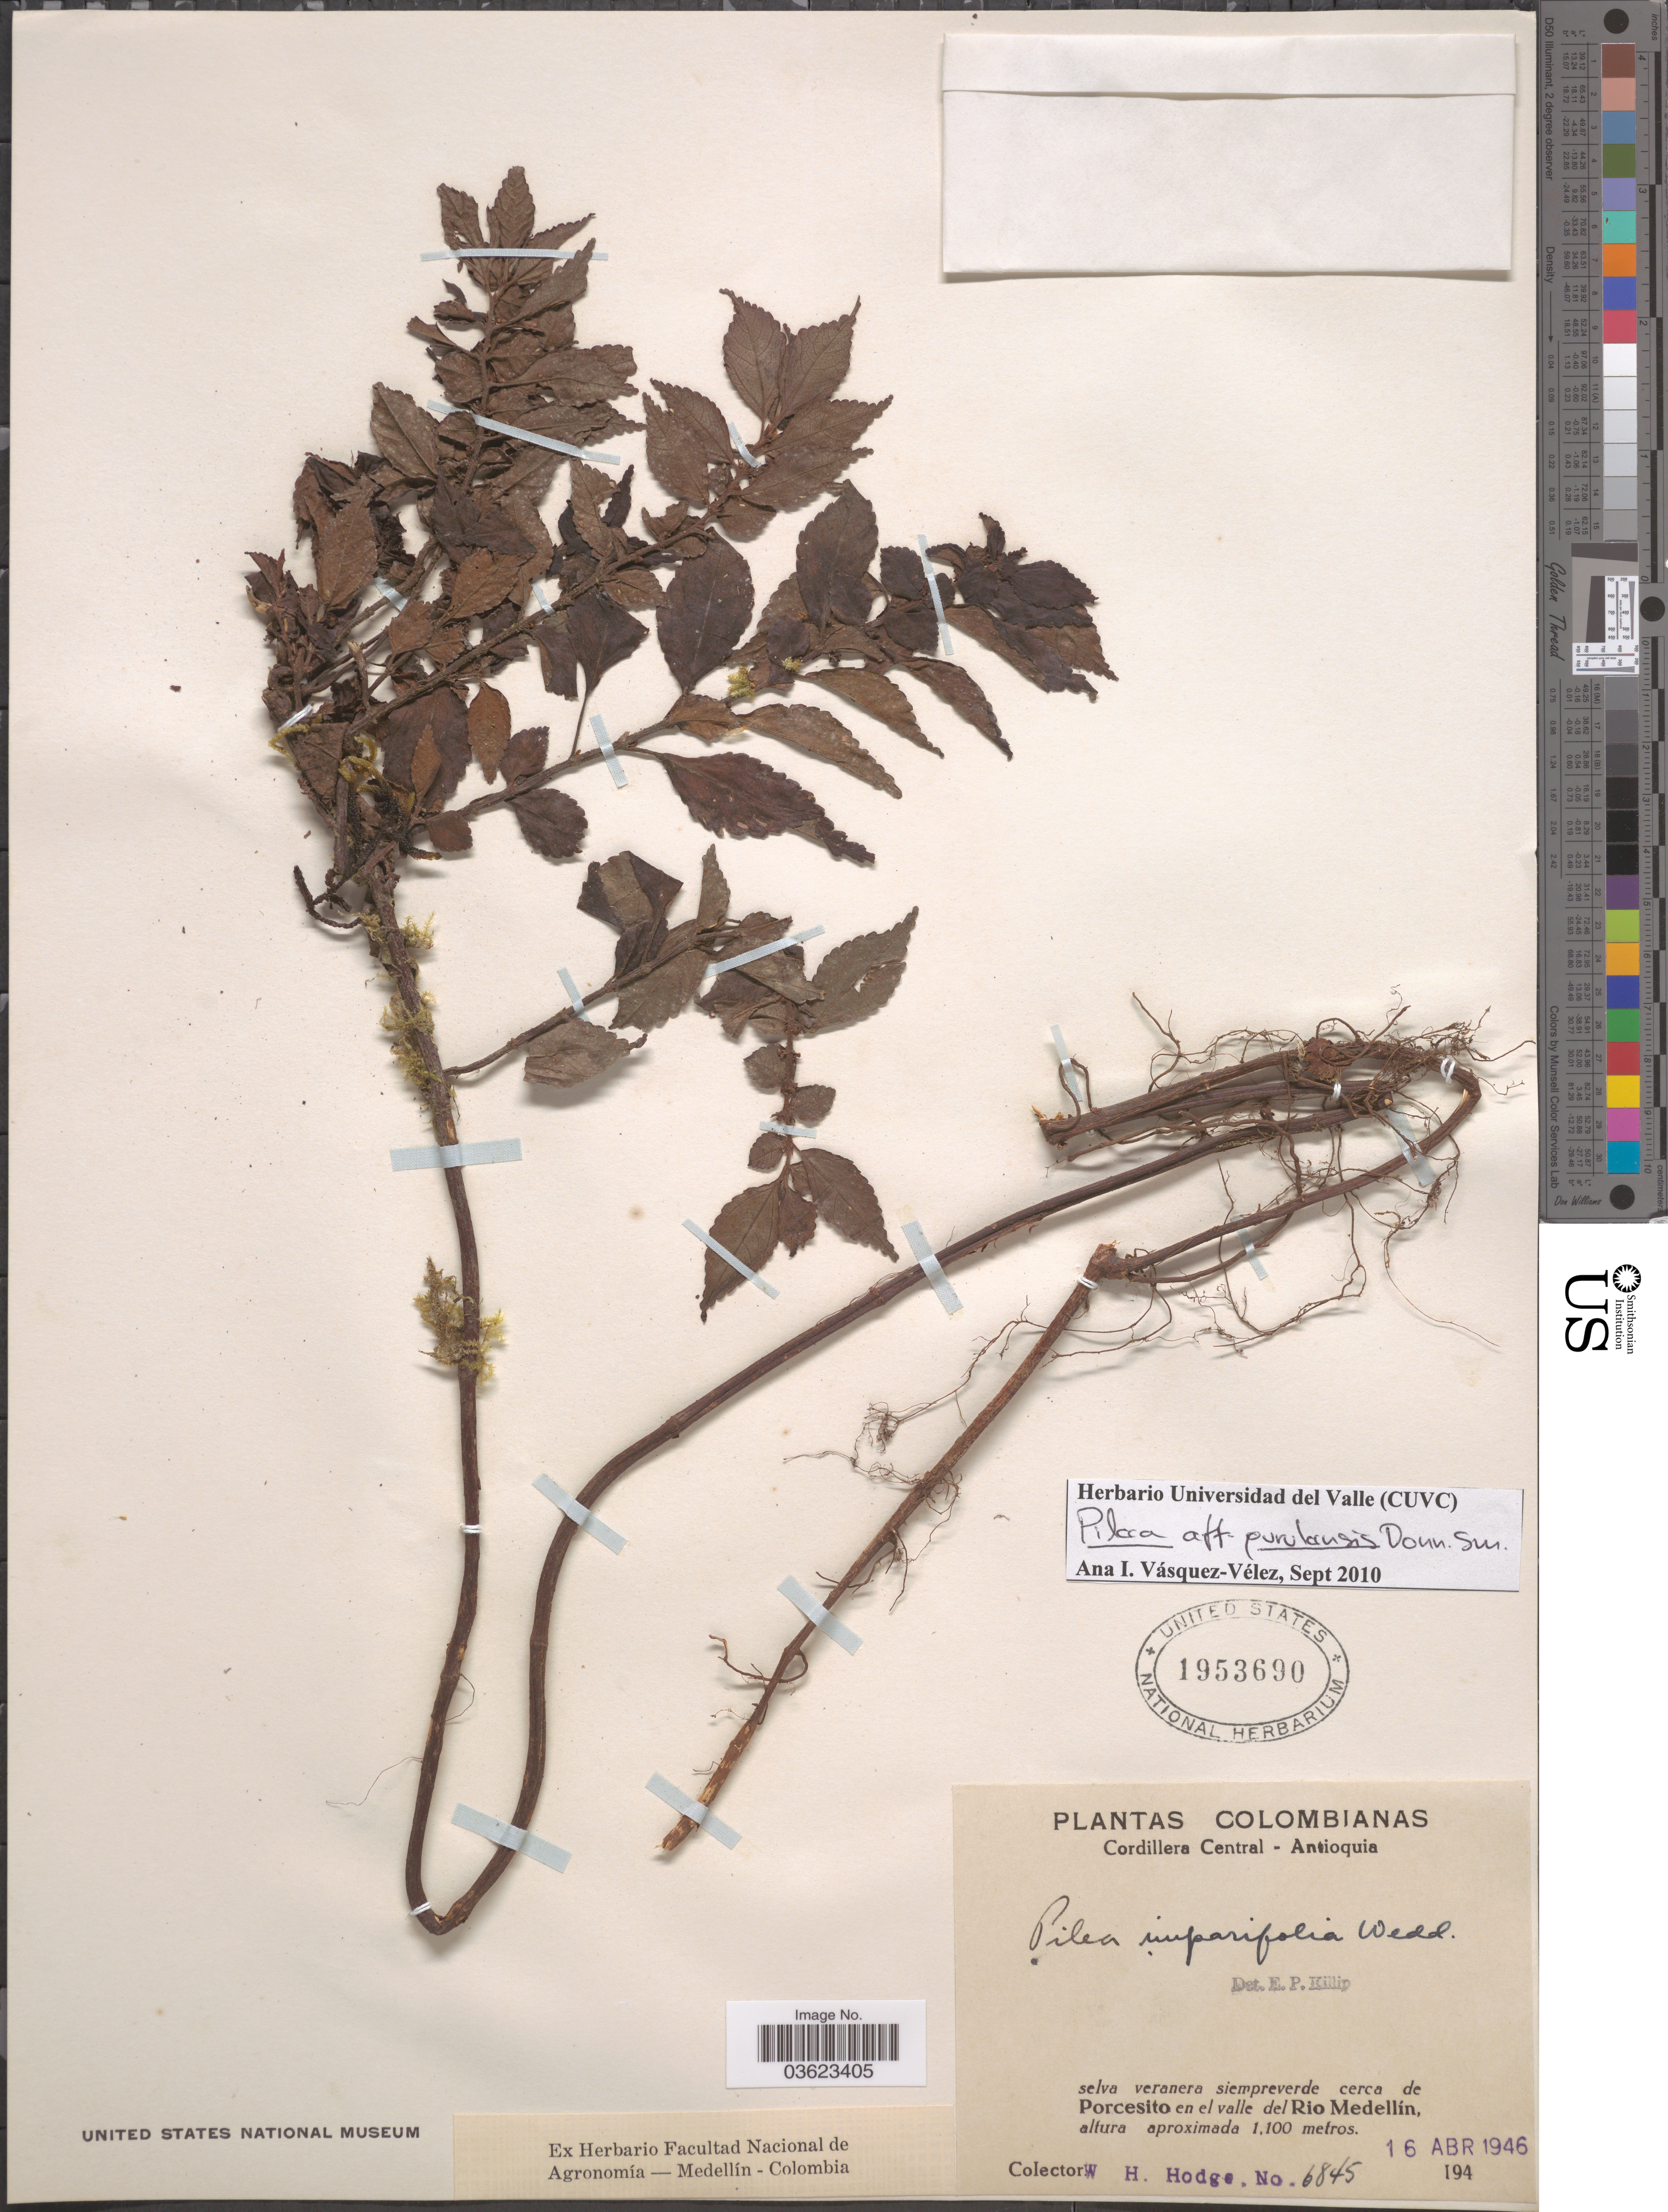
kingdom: Plantae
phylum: Tracheophyta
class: Magnoliopsida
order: Rosales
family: Urticaceae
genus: Pilea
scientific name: Pilea purulensis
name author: Donn. Sm.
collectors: W. Hodge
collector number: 6845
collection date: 1946-04-16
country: Colombia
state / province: Antioquia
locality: Cordillera Central. Selva veranera siempreverde cerca de Porcesito en el valle del Rio Medellín.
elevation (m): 1100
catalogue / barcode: US 1953690